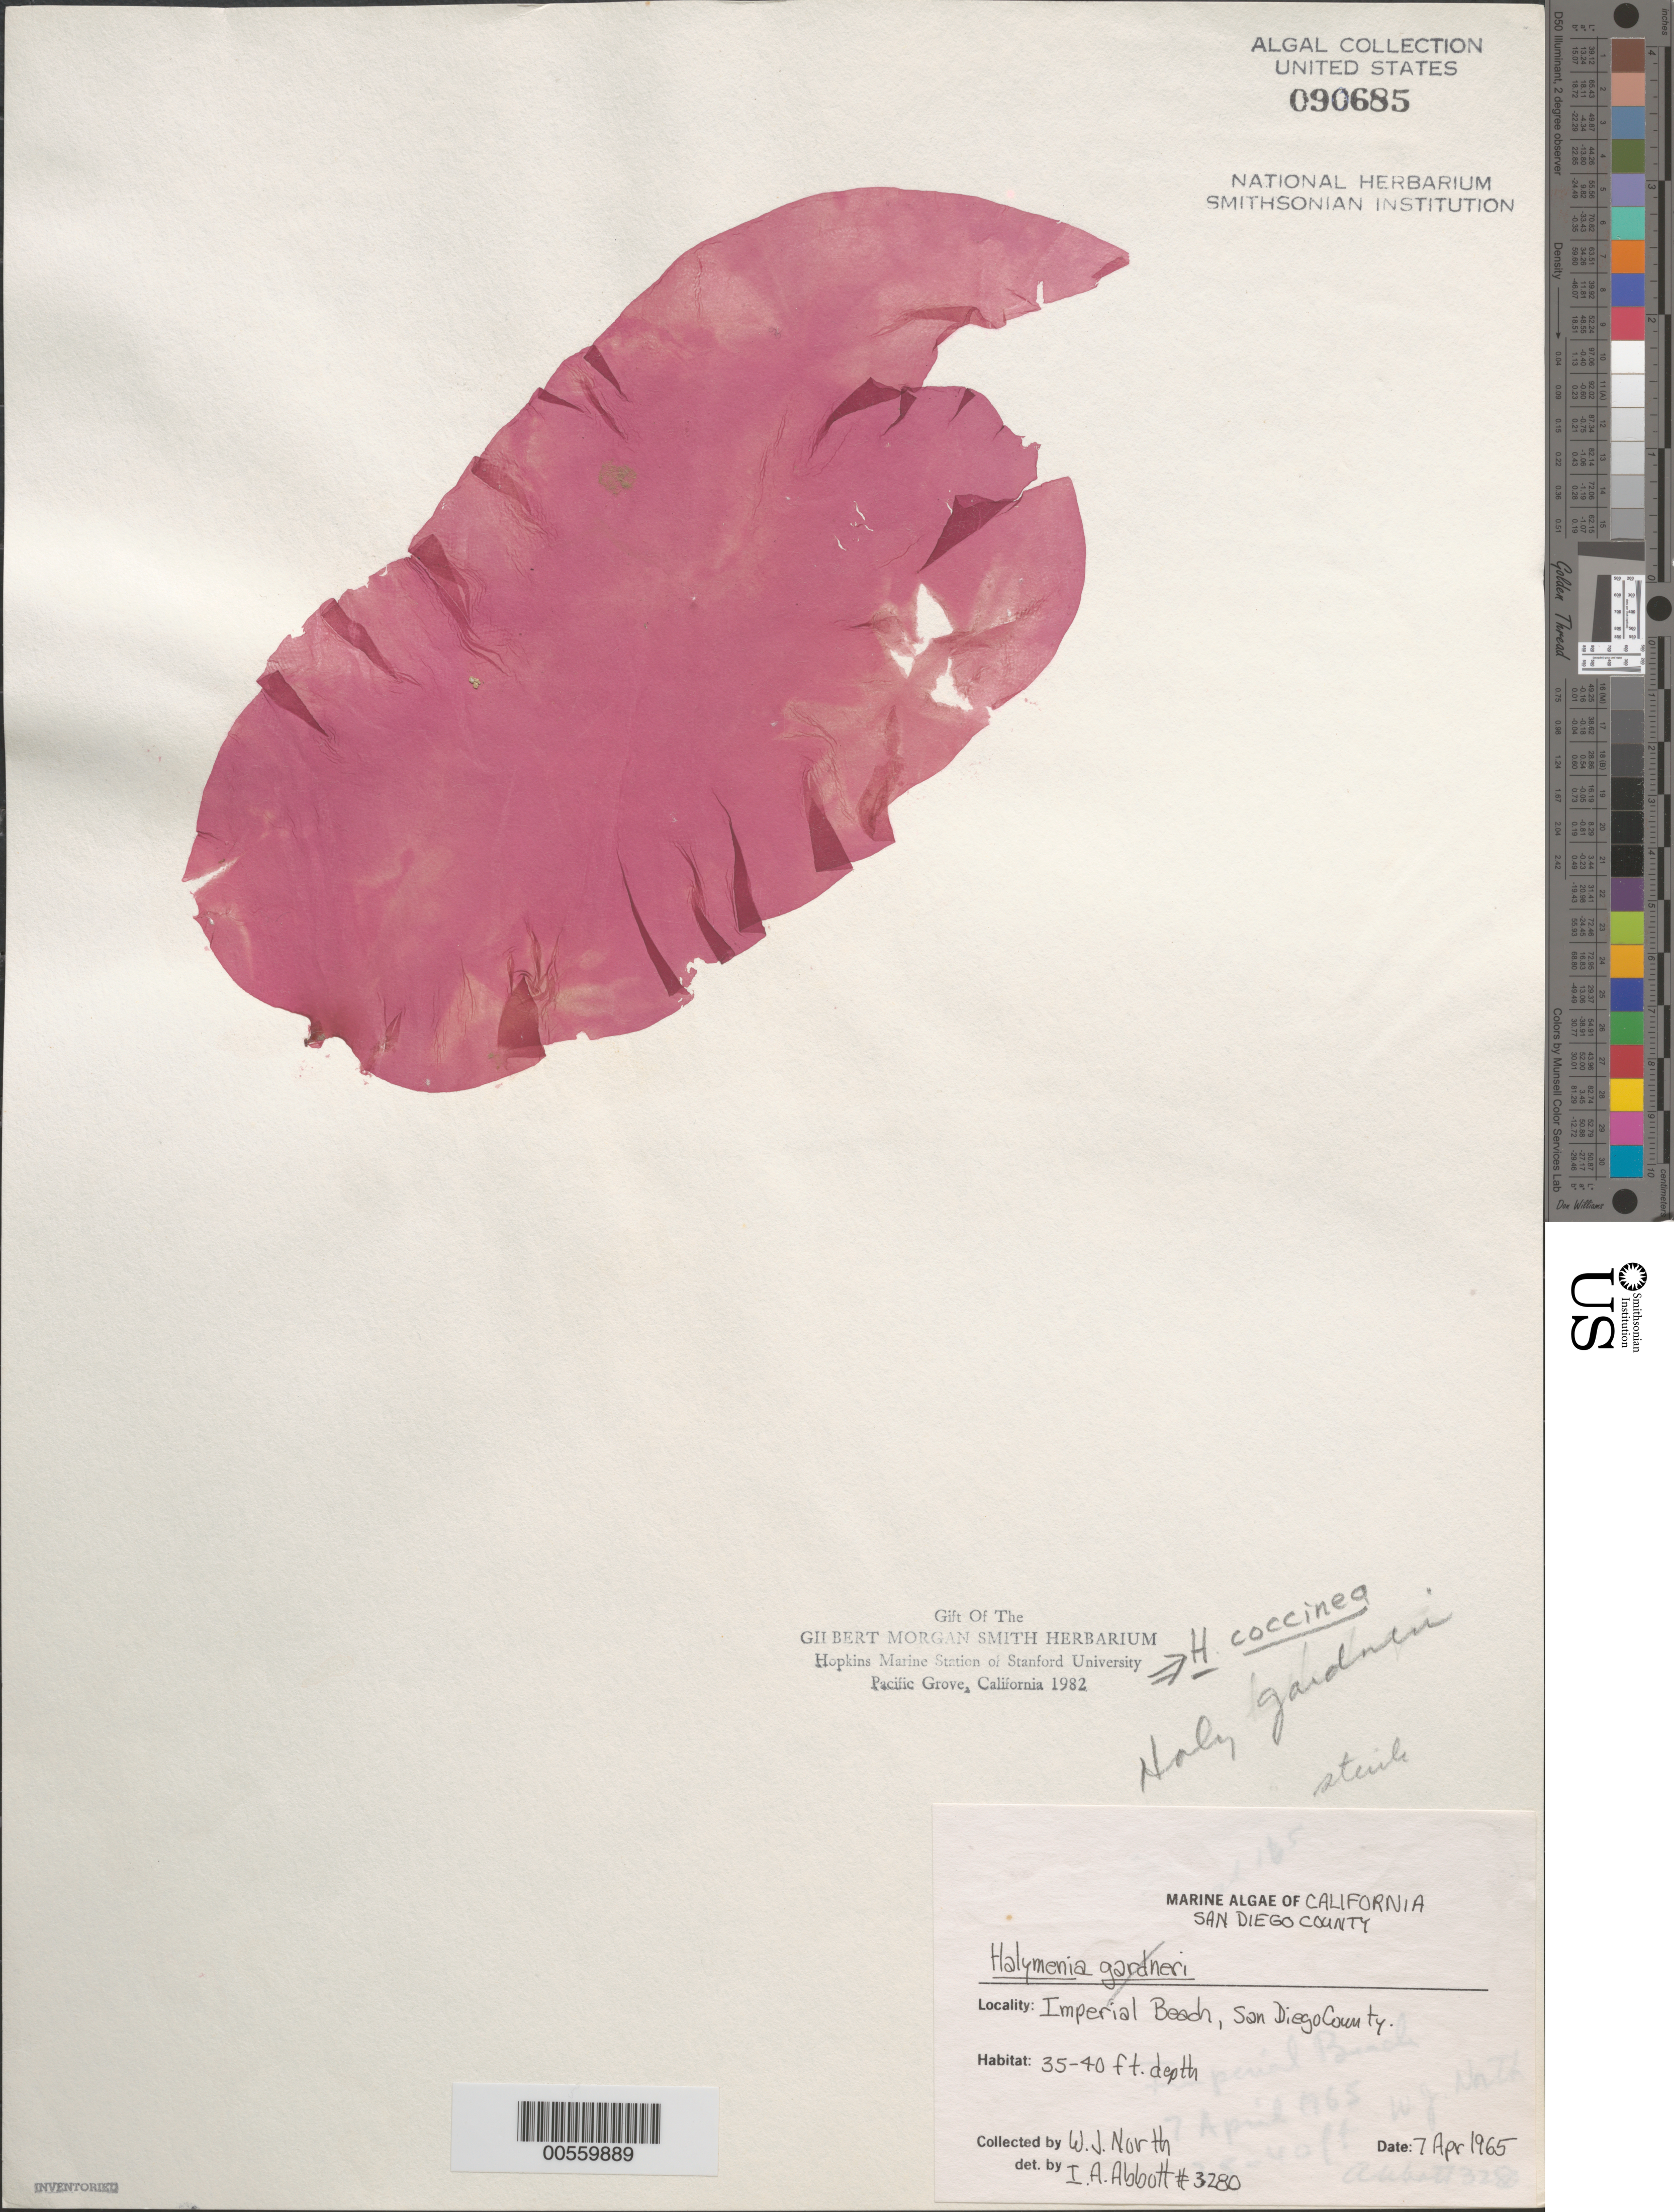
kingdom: Plantae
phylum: Rhodophyta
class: Florideophyceae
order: Gigartinales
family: Dumontiaceae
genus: Weeksia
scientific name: Weeksia coccinea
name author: (Harv.) S.C. Lindstrom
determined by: Algae name updating Project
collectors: W. North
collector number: IAA 3280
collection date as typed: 07 Apr 1965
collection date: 1965-04-07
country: United States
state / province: California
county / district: San Diego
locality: Imperial Beach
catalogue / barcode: US 90685